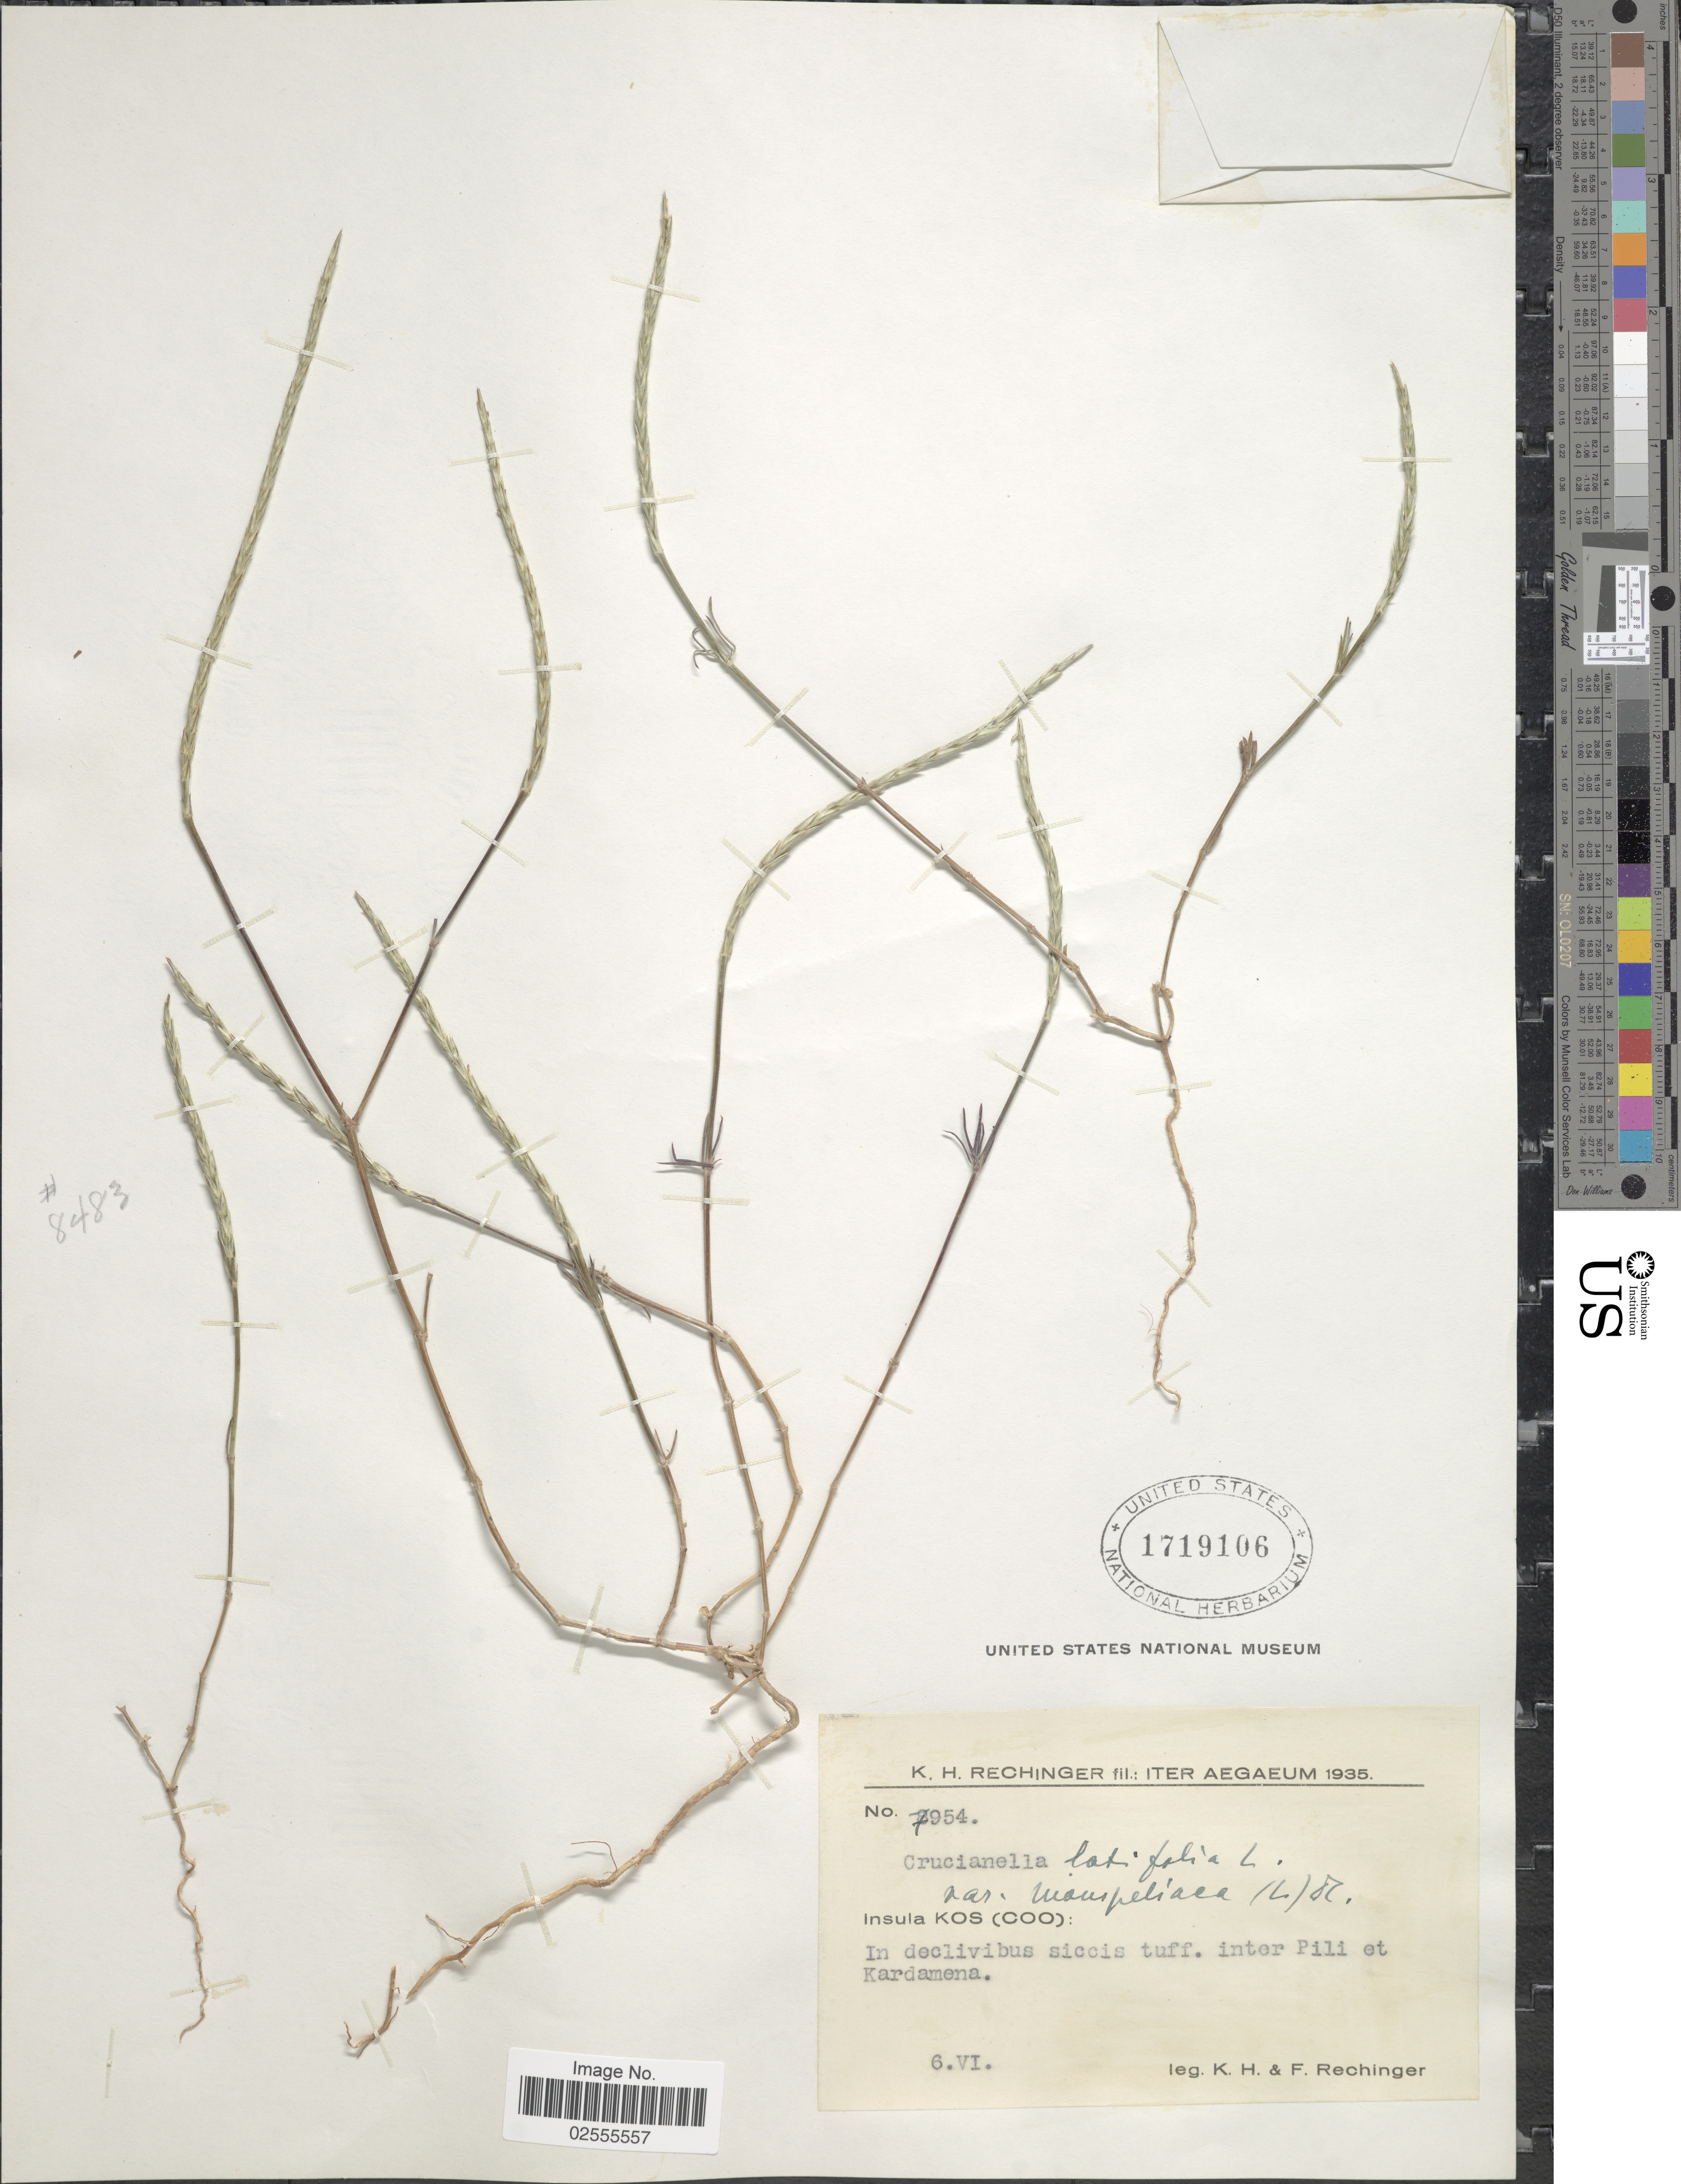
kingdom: Plantae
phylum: Tracheophyta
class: Magnoliopsida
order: Gentianales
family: Rubiaceae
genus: Crucianella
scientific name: Crucianella latifolia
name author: L.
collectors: K. H. Rechinger & F. Rechinger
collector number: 7954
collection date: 1935-06-06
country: Greece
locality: Iter Aegaeum, Insula Kos (Coo): in declivibus siccis tuff. inter Pili et Kardamena.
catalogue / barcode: US 1719106